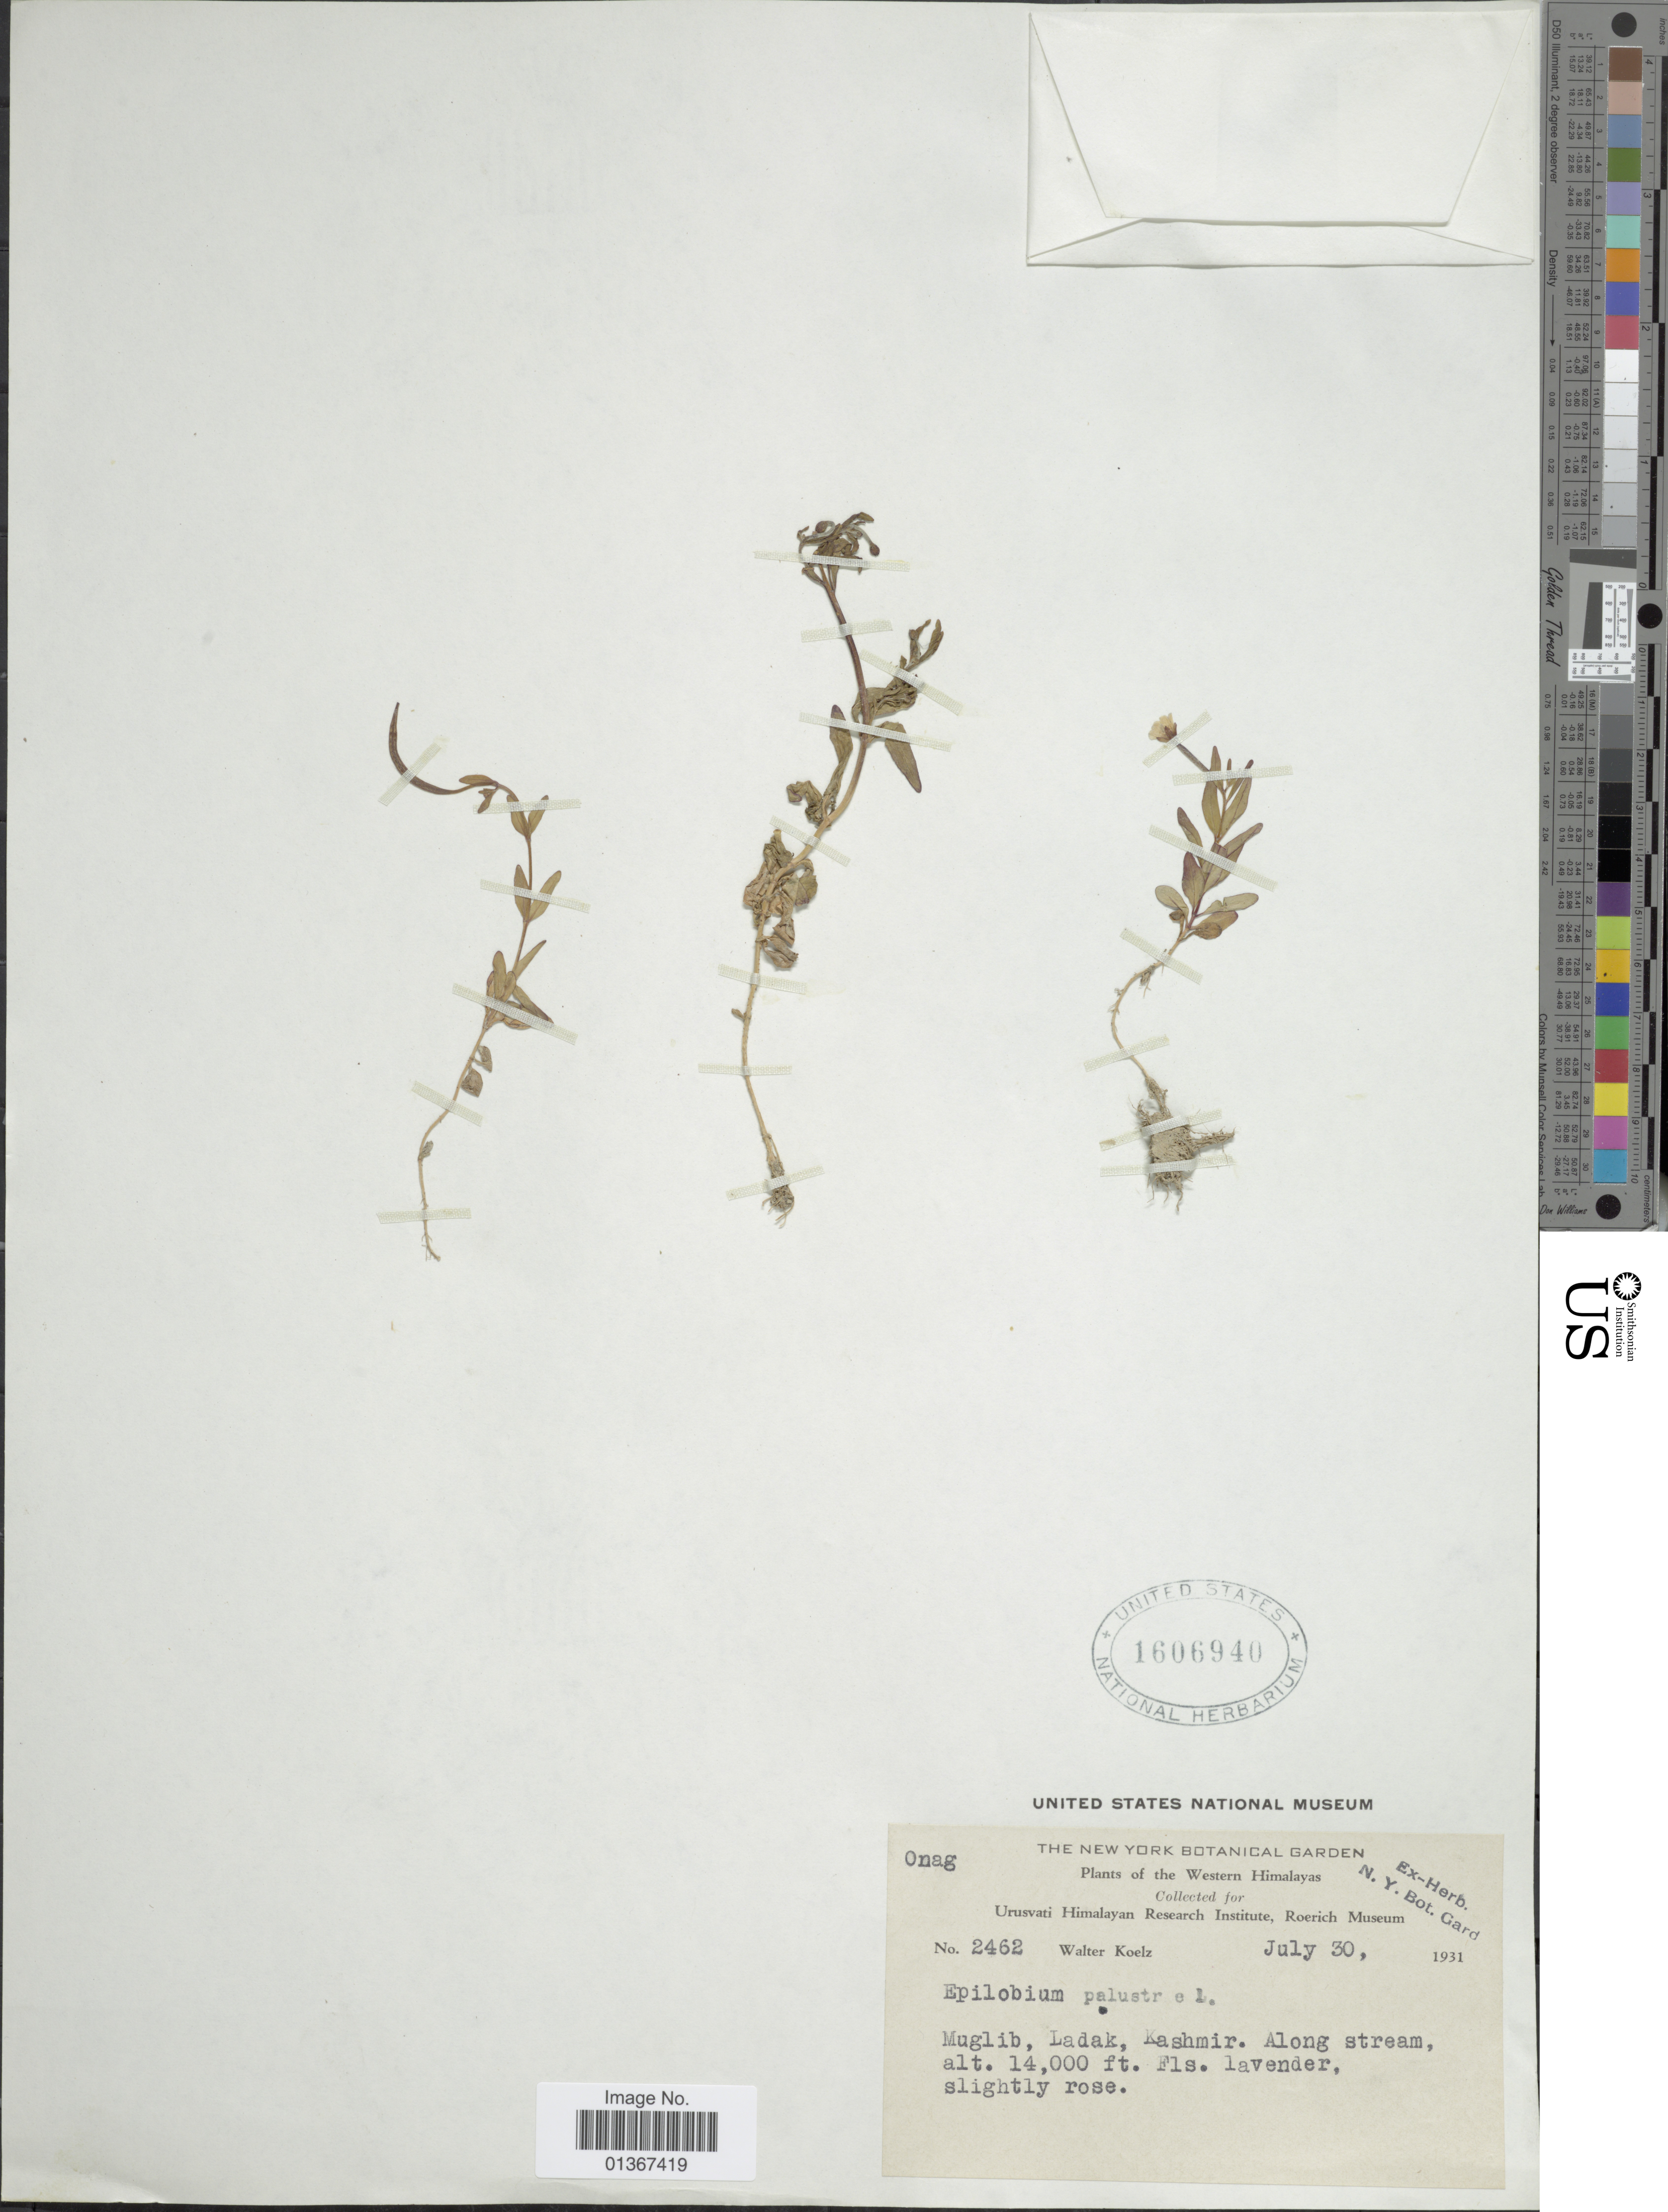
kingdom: Plantae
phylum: Tracheophyta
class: Magnoliopsida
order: Myrtales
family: Onagraceae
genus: Epilobium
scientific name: Epilobium palustre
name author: L.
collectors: W. N. Koelz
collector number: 2462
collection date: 1931-07-30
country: India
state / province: Ladakh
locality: Western Himalayas. Muglib, Ladak, Kashmir.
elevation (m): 4267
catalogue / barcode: US 1606940